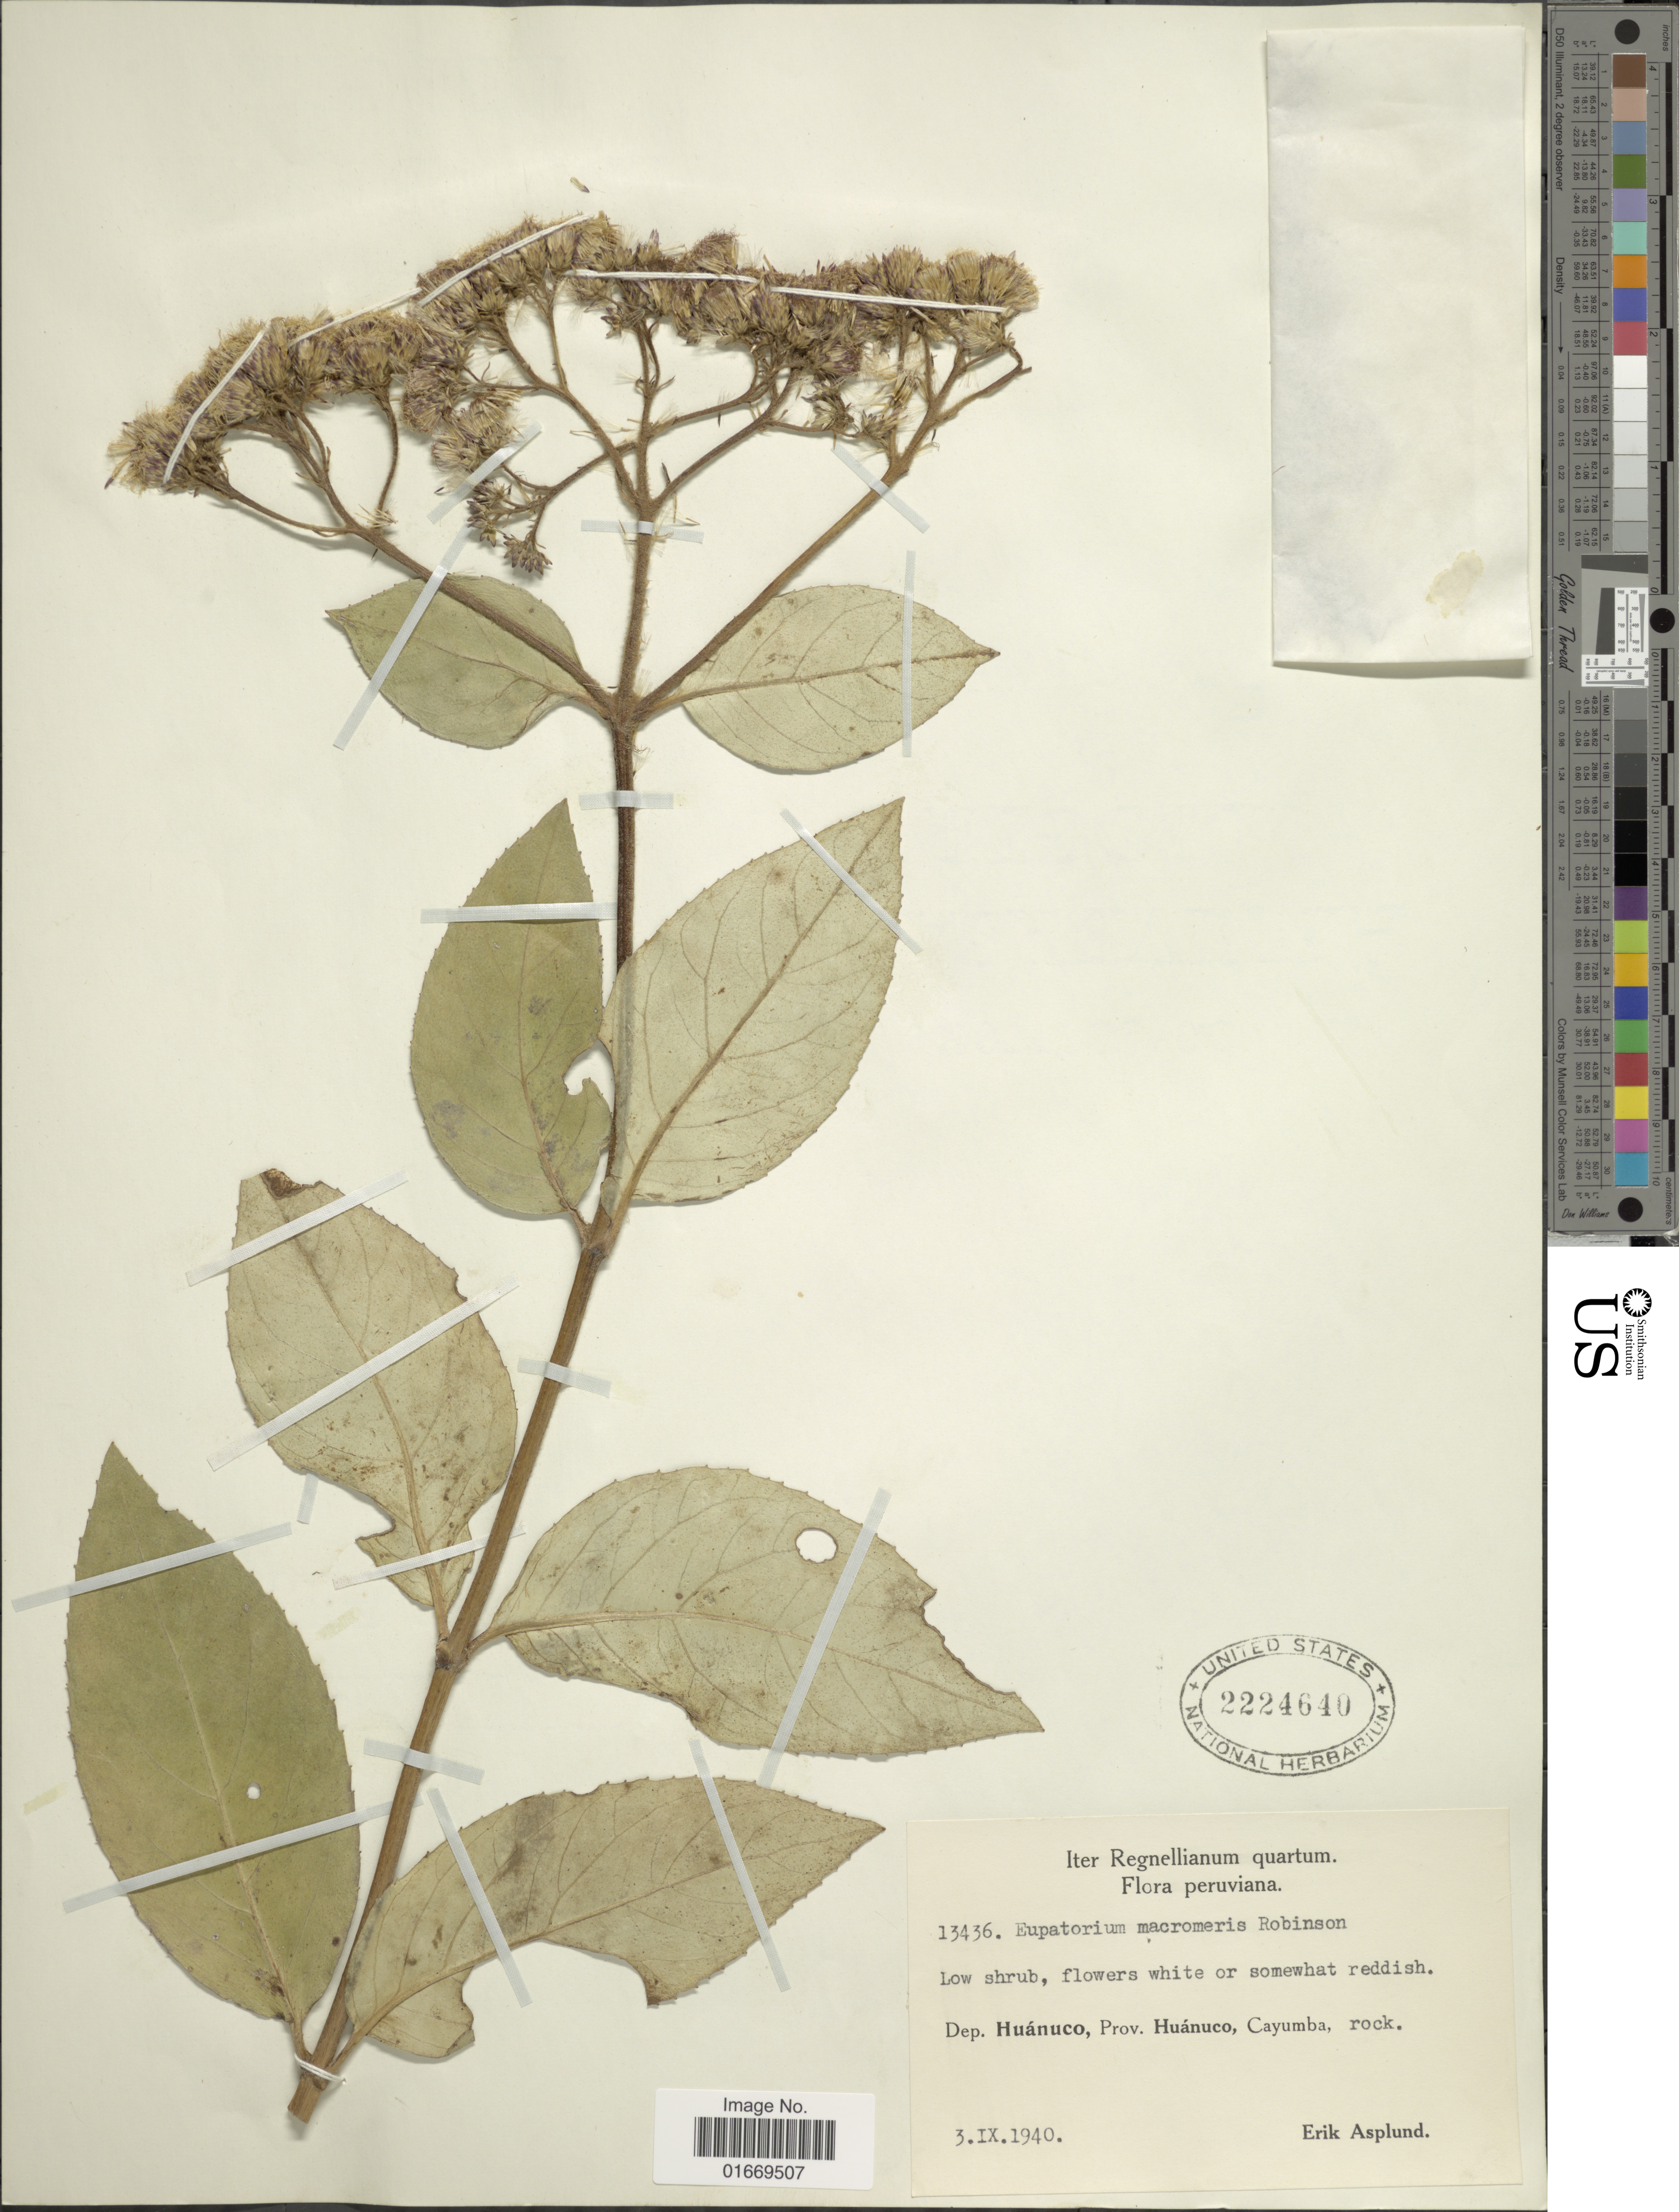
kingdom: Plantae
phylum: Tracheophyta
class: Magnoliopsida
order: Asterales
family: Asteraceae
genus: Bartlettina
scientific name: Bartlettina macromeris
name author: (B.L. Rob.) R.M. King & H. Rob.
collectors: E. Asplund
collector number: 13436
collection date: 1940-09-03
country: Peru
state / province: Huánuco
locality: Dep. Huánuco, Cayumba, rock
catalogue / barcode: US 2224640